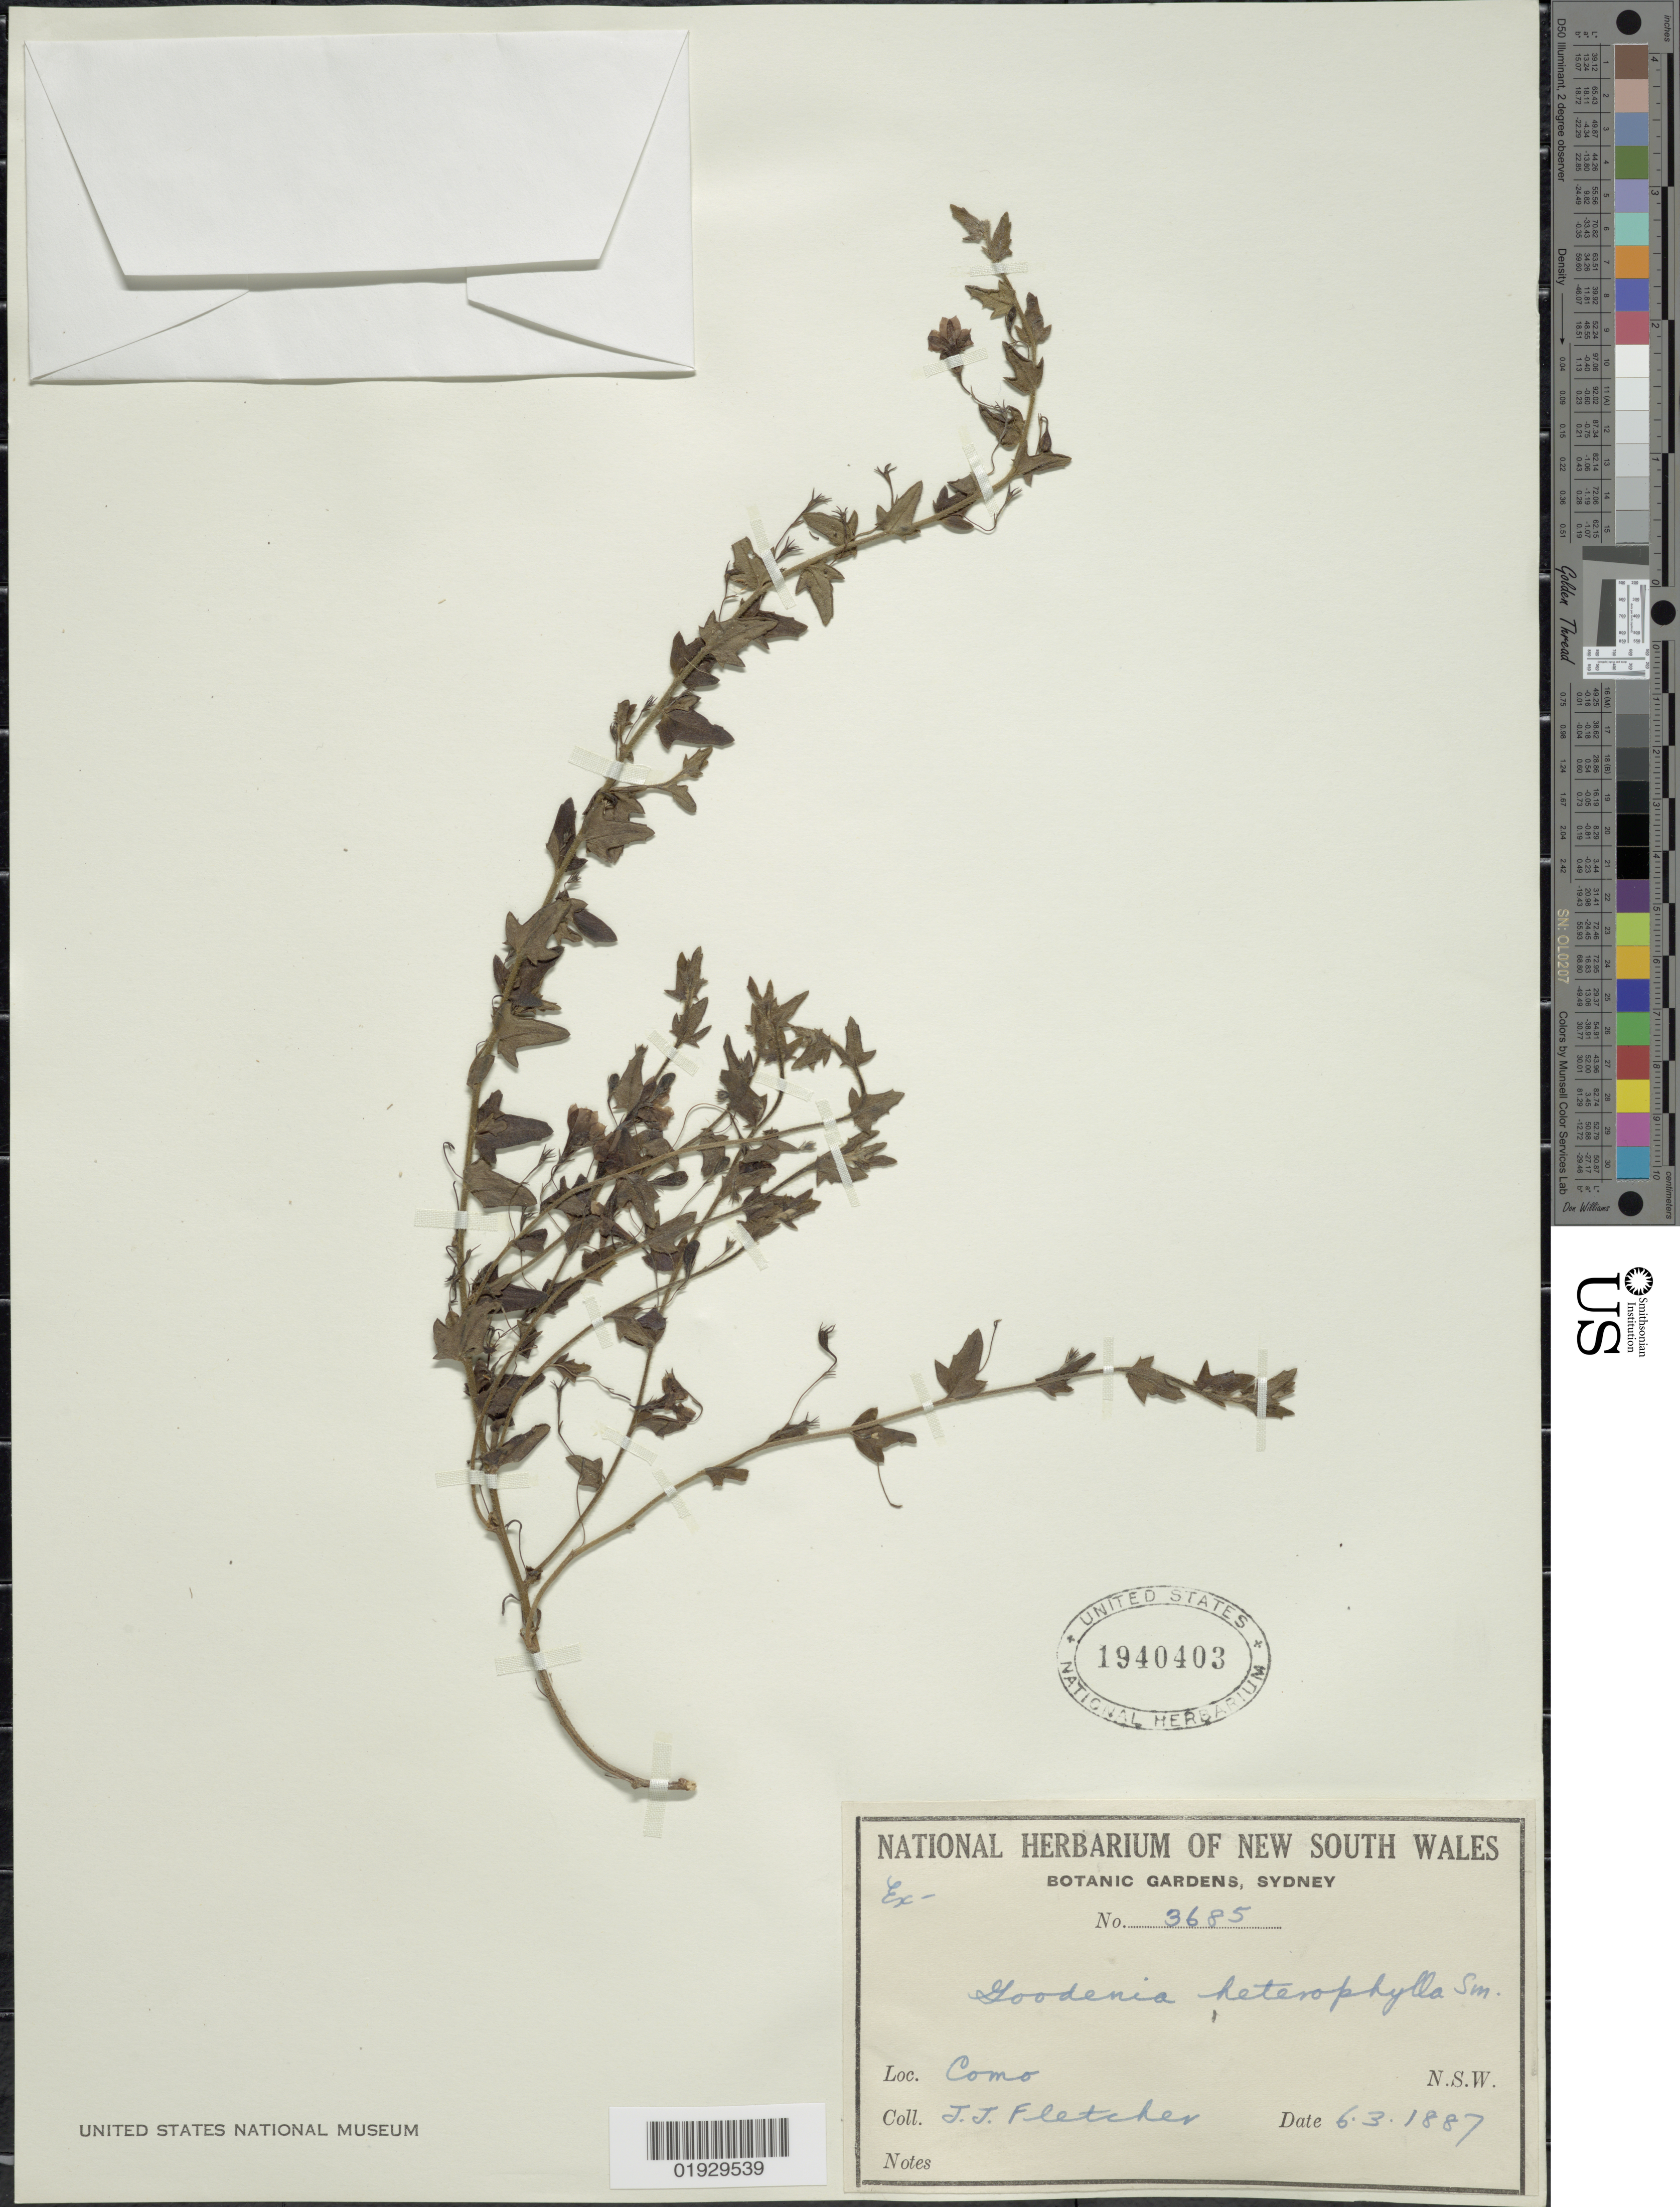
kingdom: Plantae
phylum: Tracheophyta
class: Magnoliopsida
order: Asterales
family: Goodeniaceae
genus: Goodenia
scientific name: Goodenia heterophylla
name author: Sw.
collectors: J. Fletcher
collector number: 3685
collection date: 1887-03-06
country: Australia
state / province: New South Wales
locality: Como, N.S.W.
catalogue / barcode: US 1940403